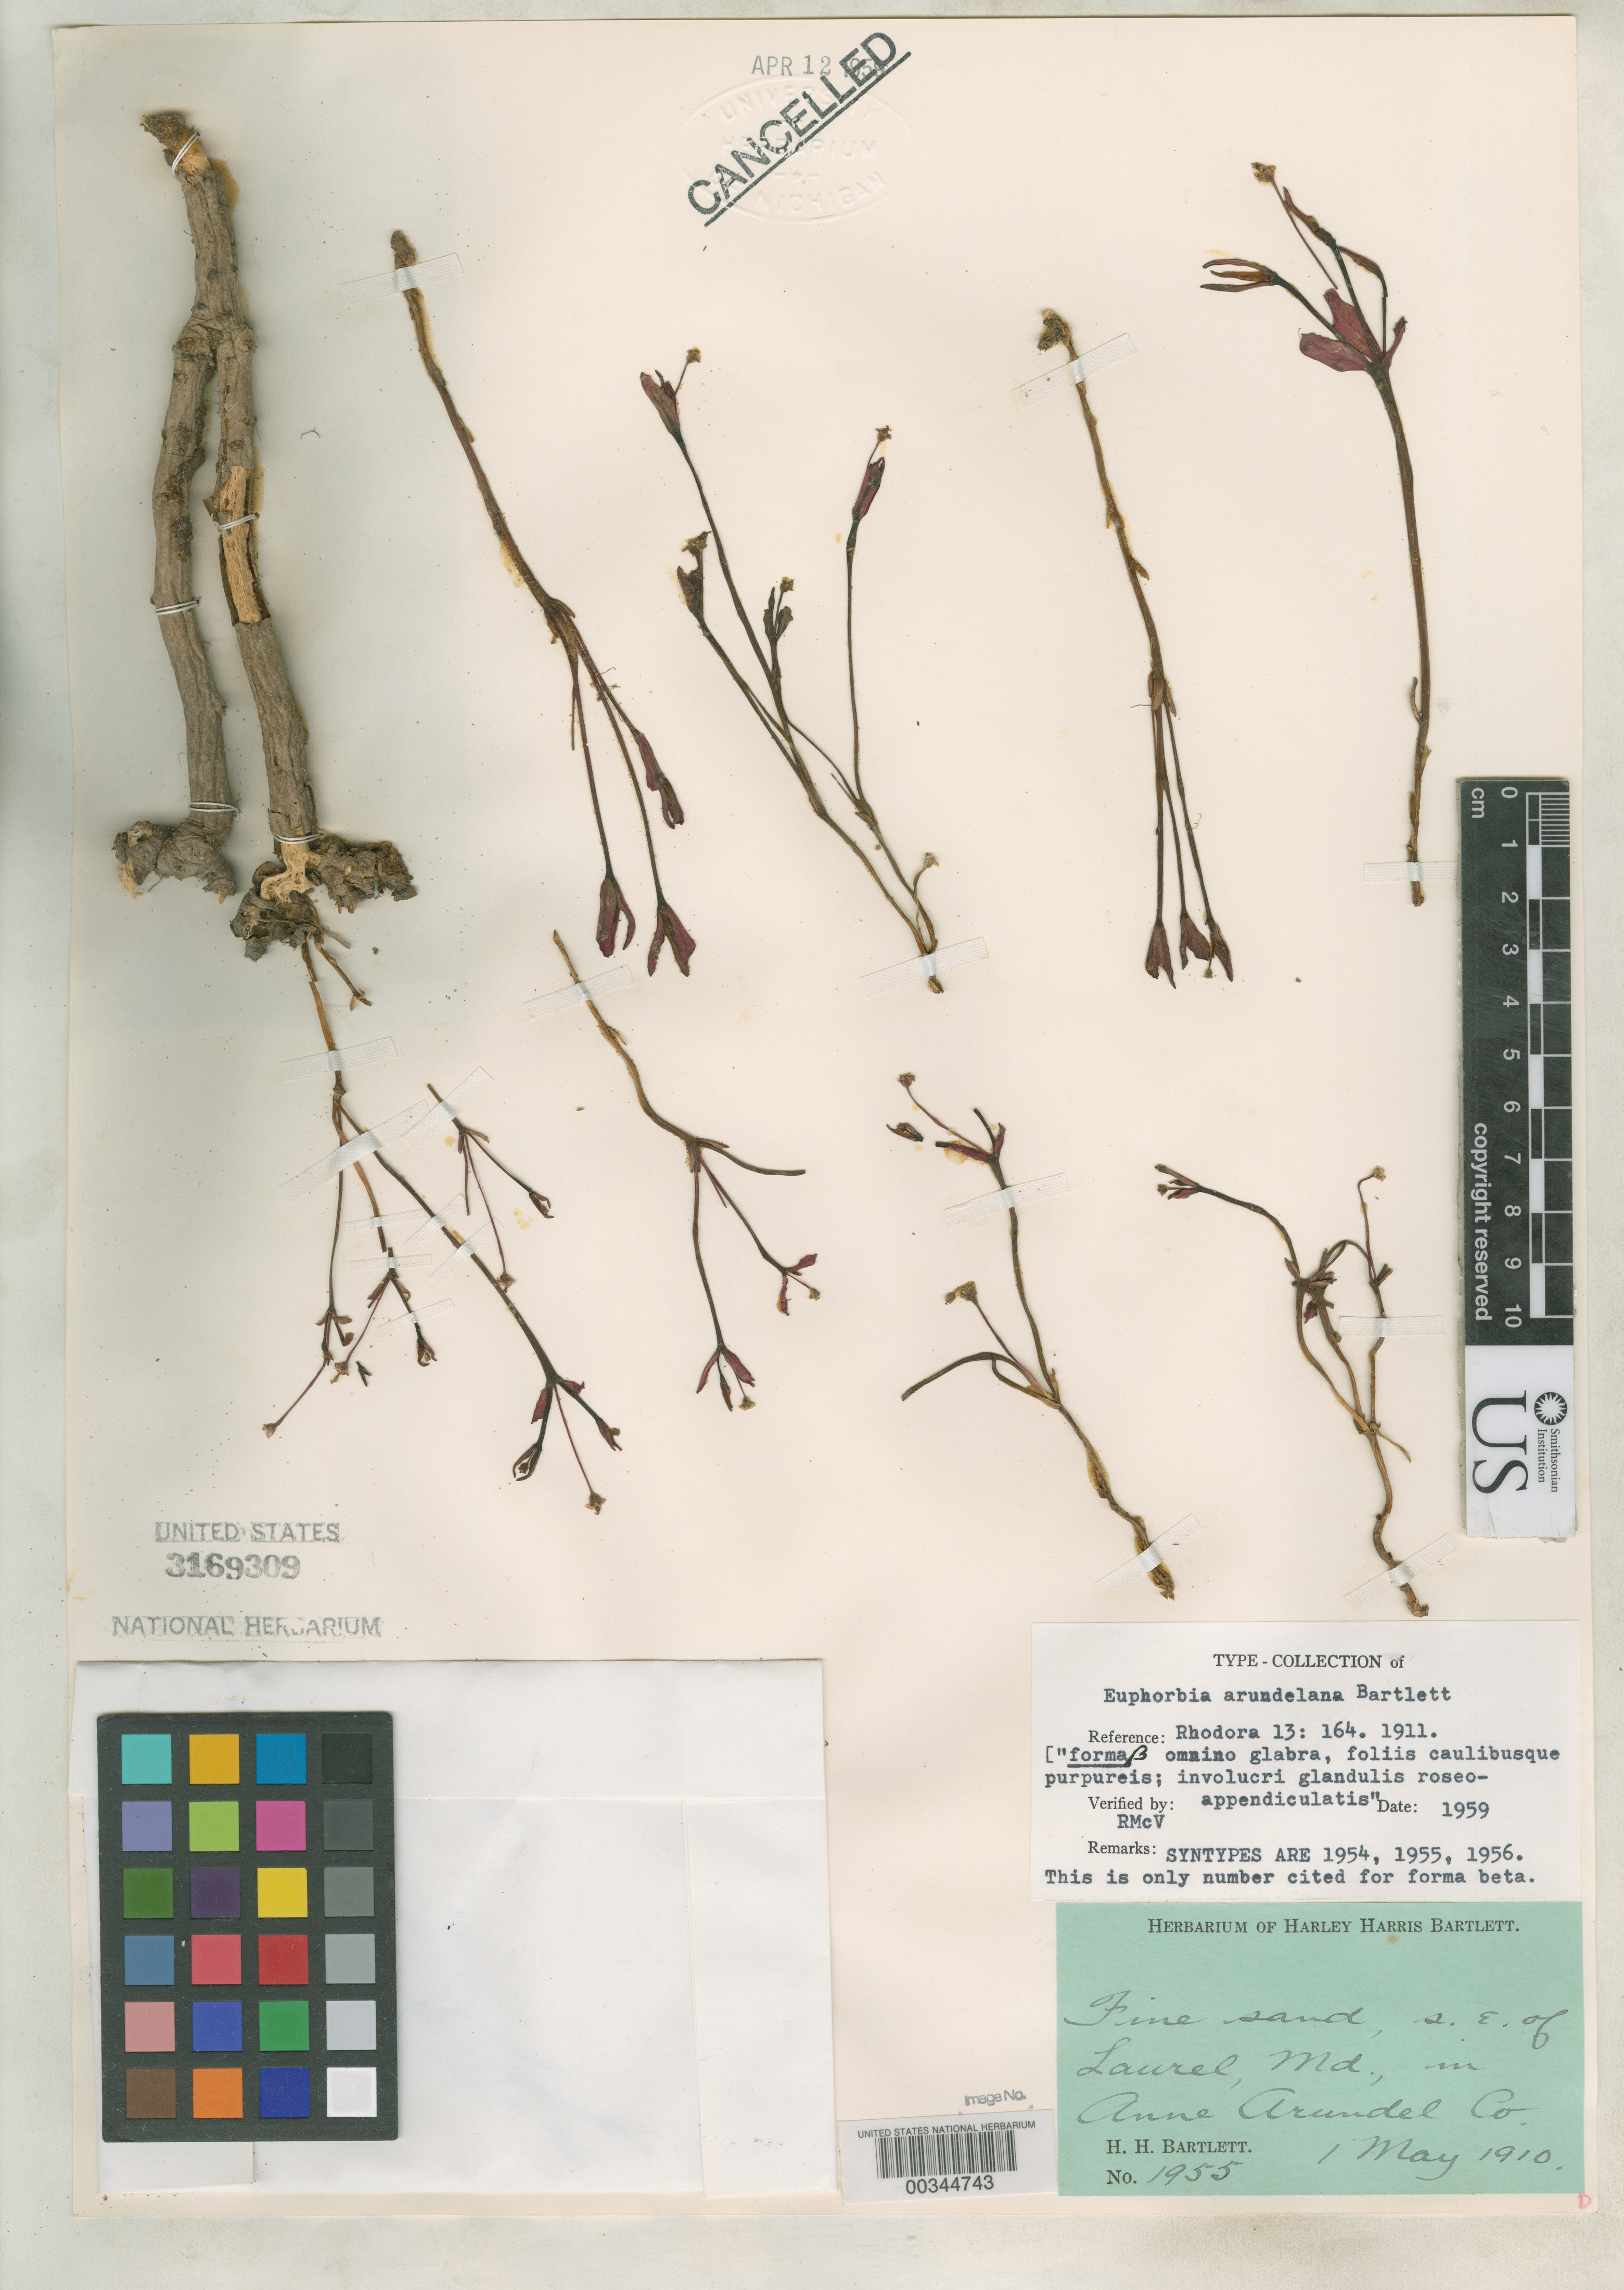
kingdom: Plantae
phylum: Tracheophyta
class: Magnoliopsida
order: Malpighiales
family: Euphorbiaceae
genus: Euphorbia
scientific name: Euphorbia arundelana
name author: Bartlett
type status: Syntype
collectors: H. H. Bartlett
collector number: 1955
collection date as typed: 01 May 1910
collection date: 1910-05-01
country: United States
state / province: Maryland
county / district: Anne Arundel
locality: SE of Laurel.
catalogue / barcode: US 3169309